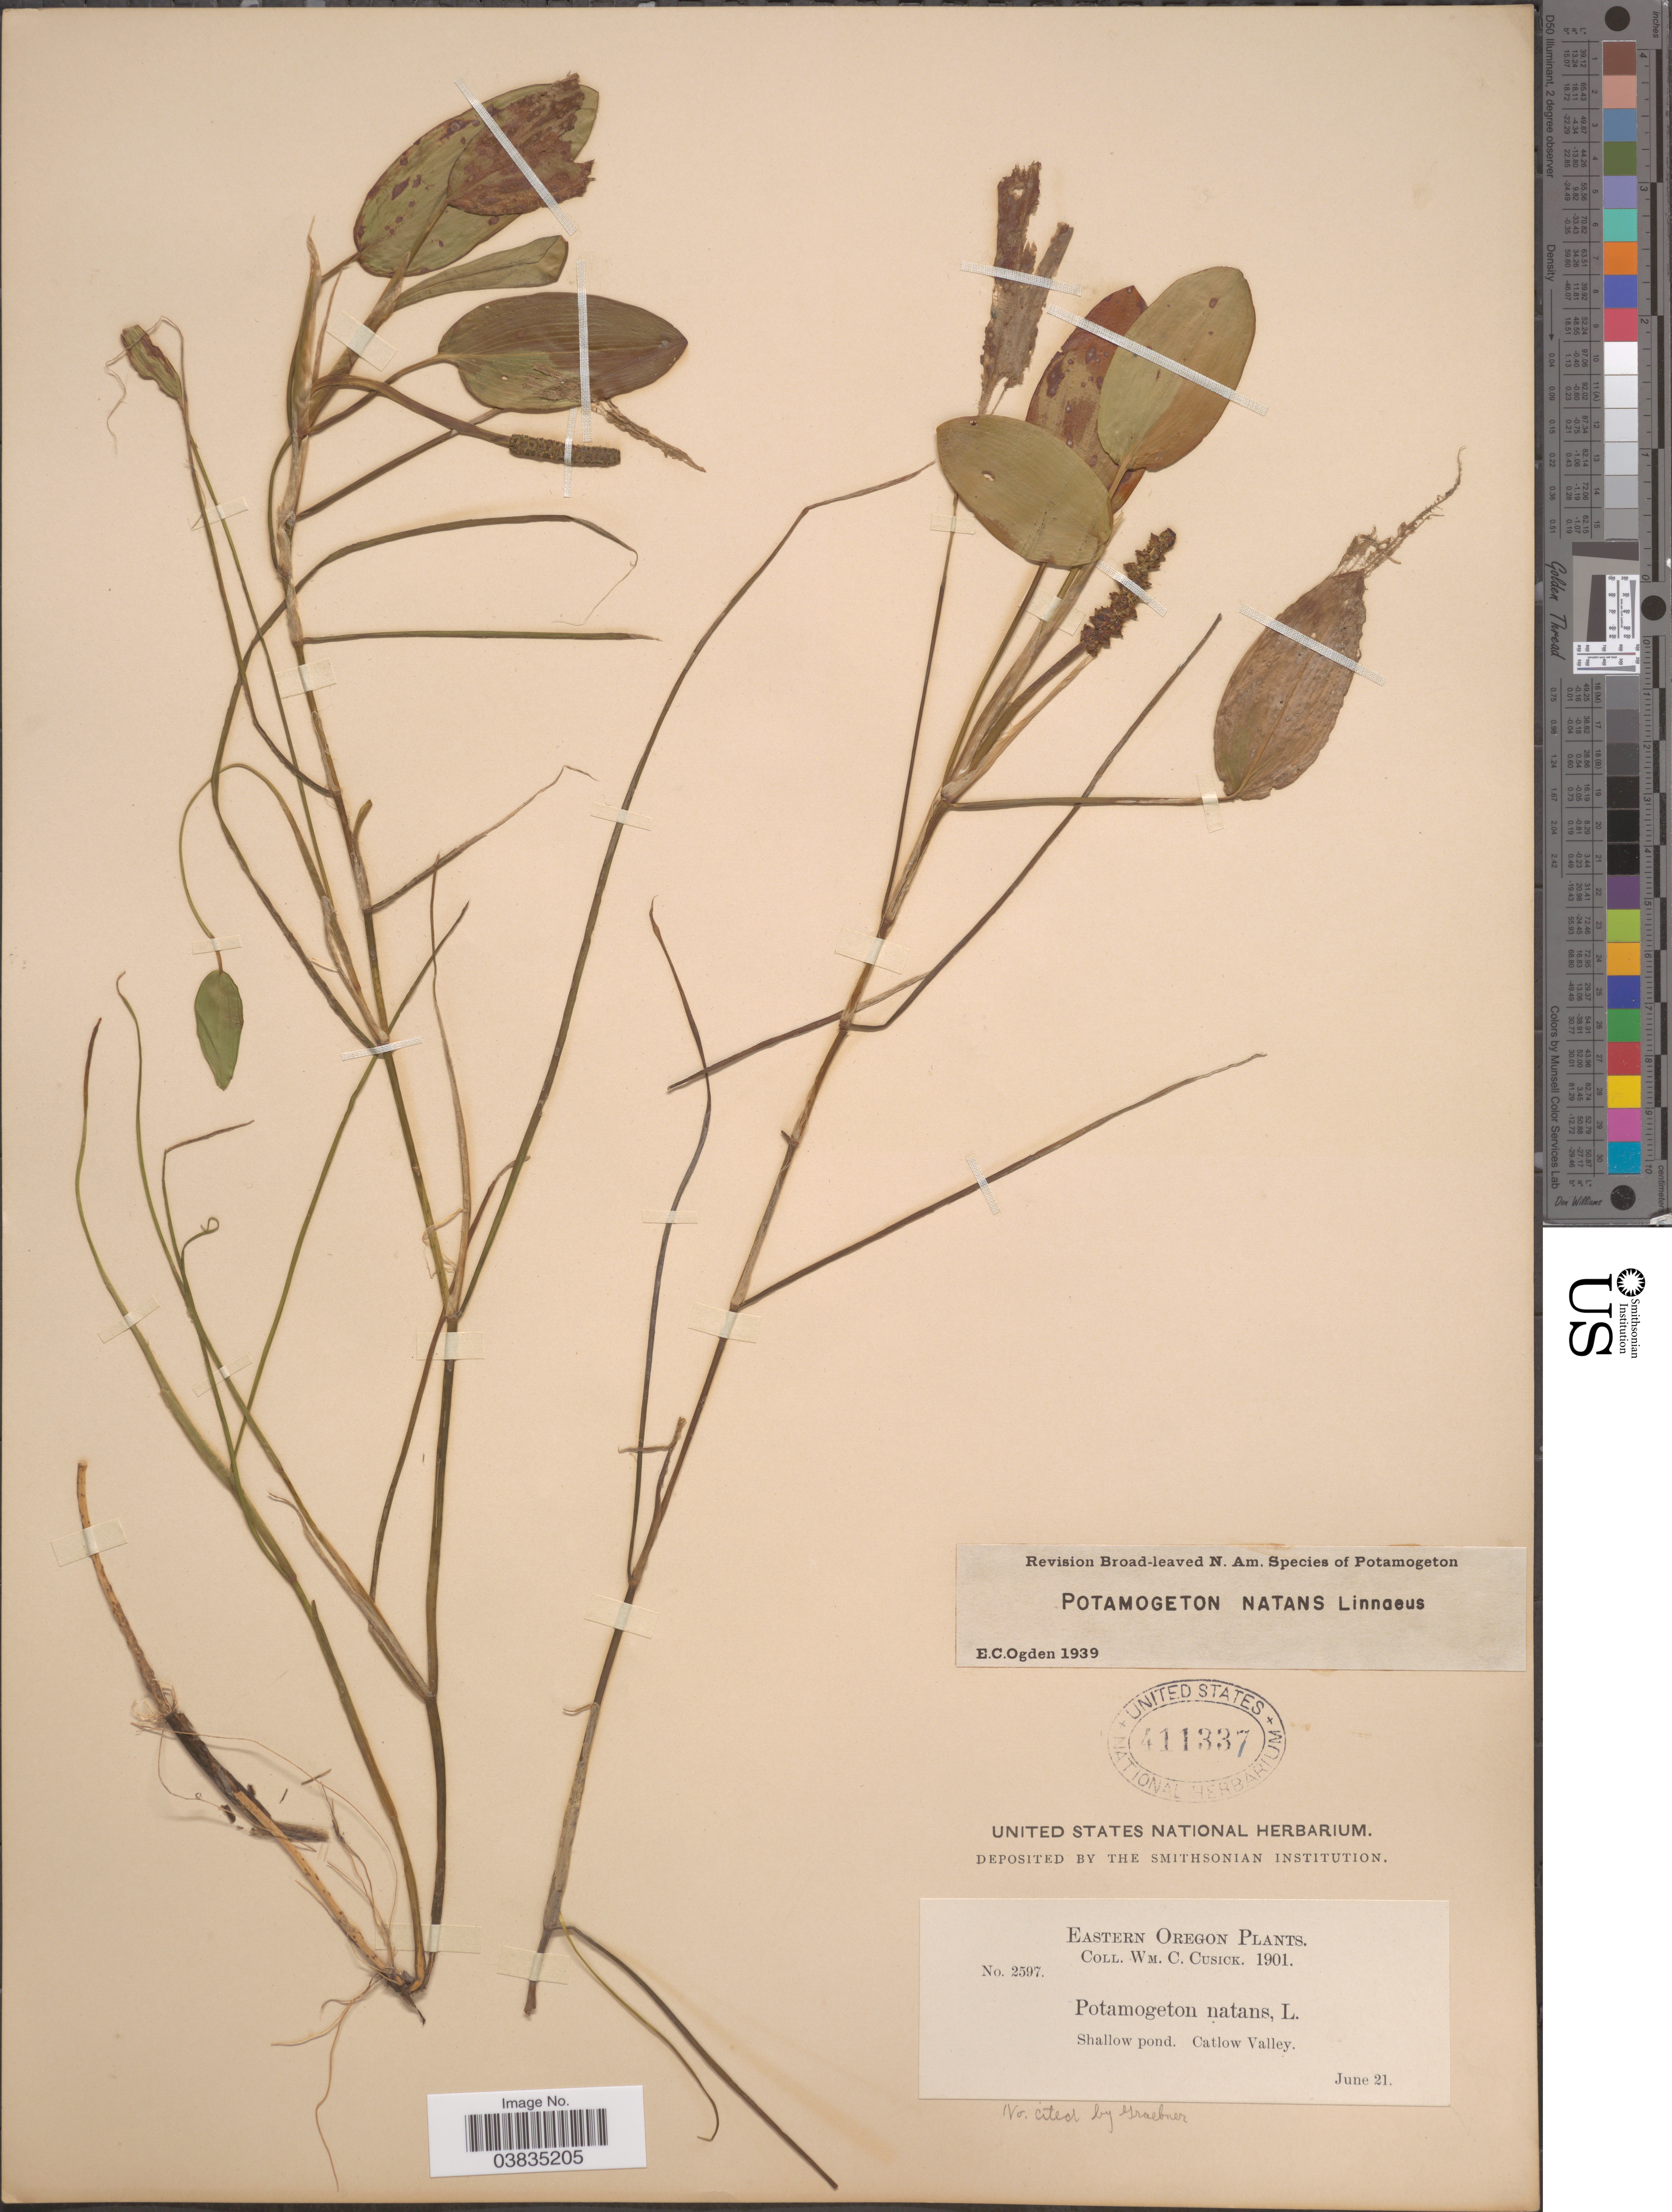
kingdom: Plantae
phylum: Tracheophyta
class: Liliopsida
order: Alismatales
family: Potamogetonaceae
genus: Potamogeton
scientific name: Potamogeton natans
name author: L.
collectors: W. C. Cusick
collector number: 2597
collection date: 1901-06-21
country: United States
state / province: Oregon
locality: Eastern Oregon. Catlow Valley.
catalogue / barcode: US 411337